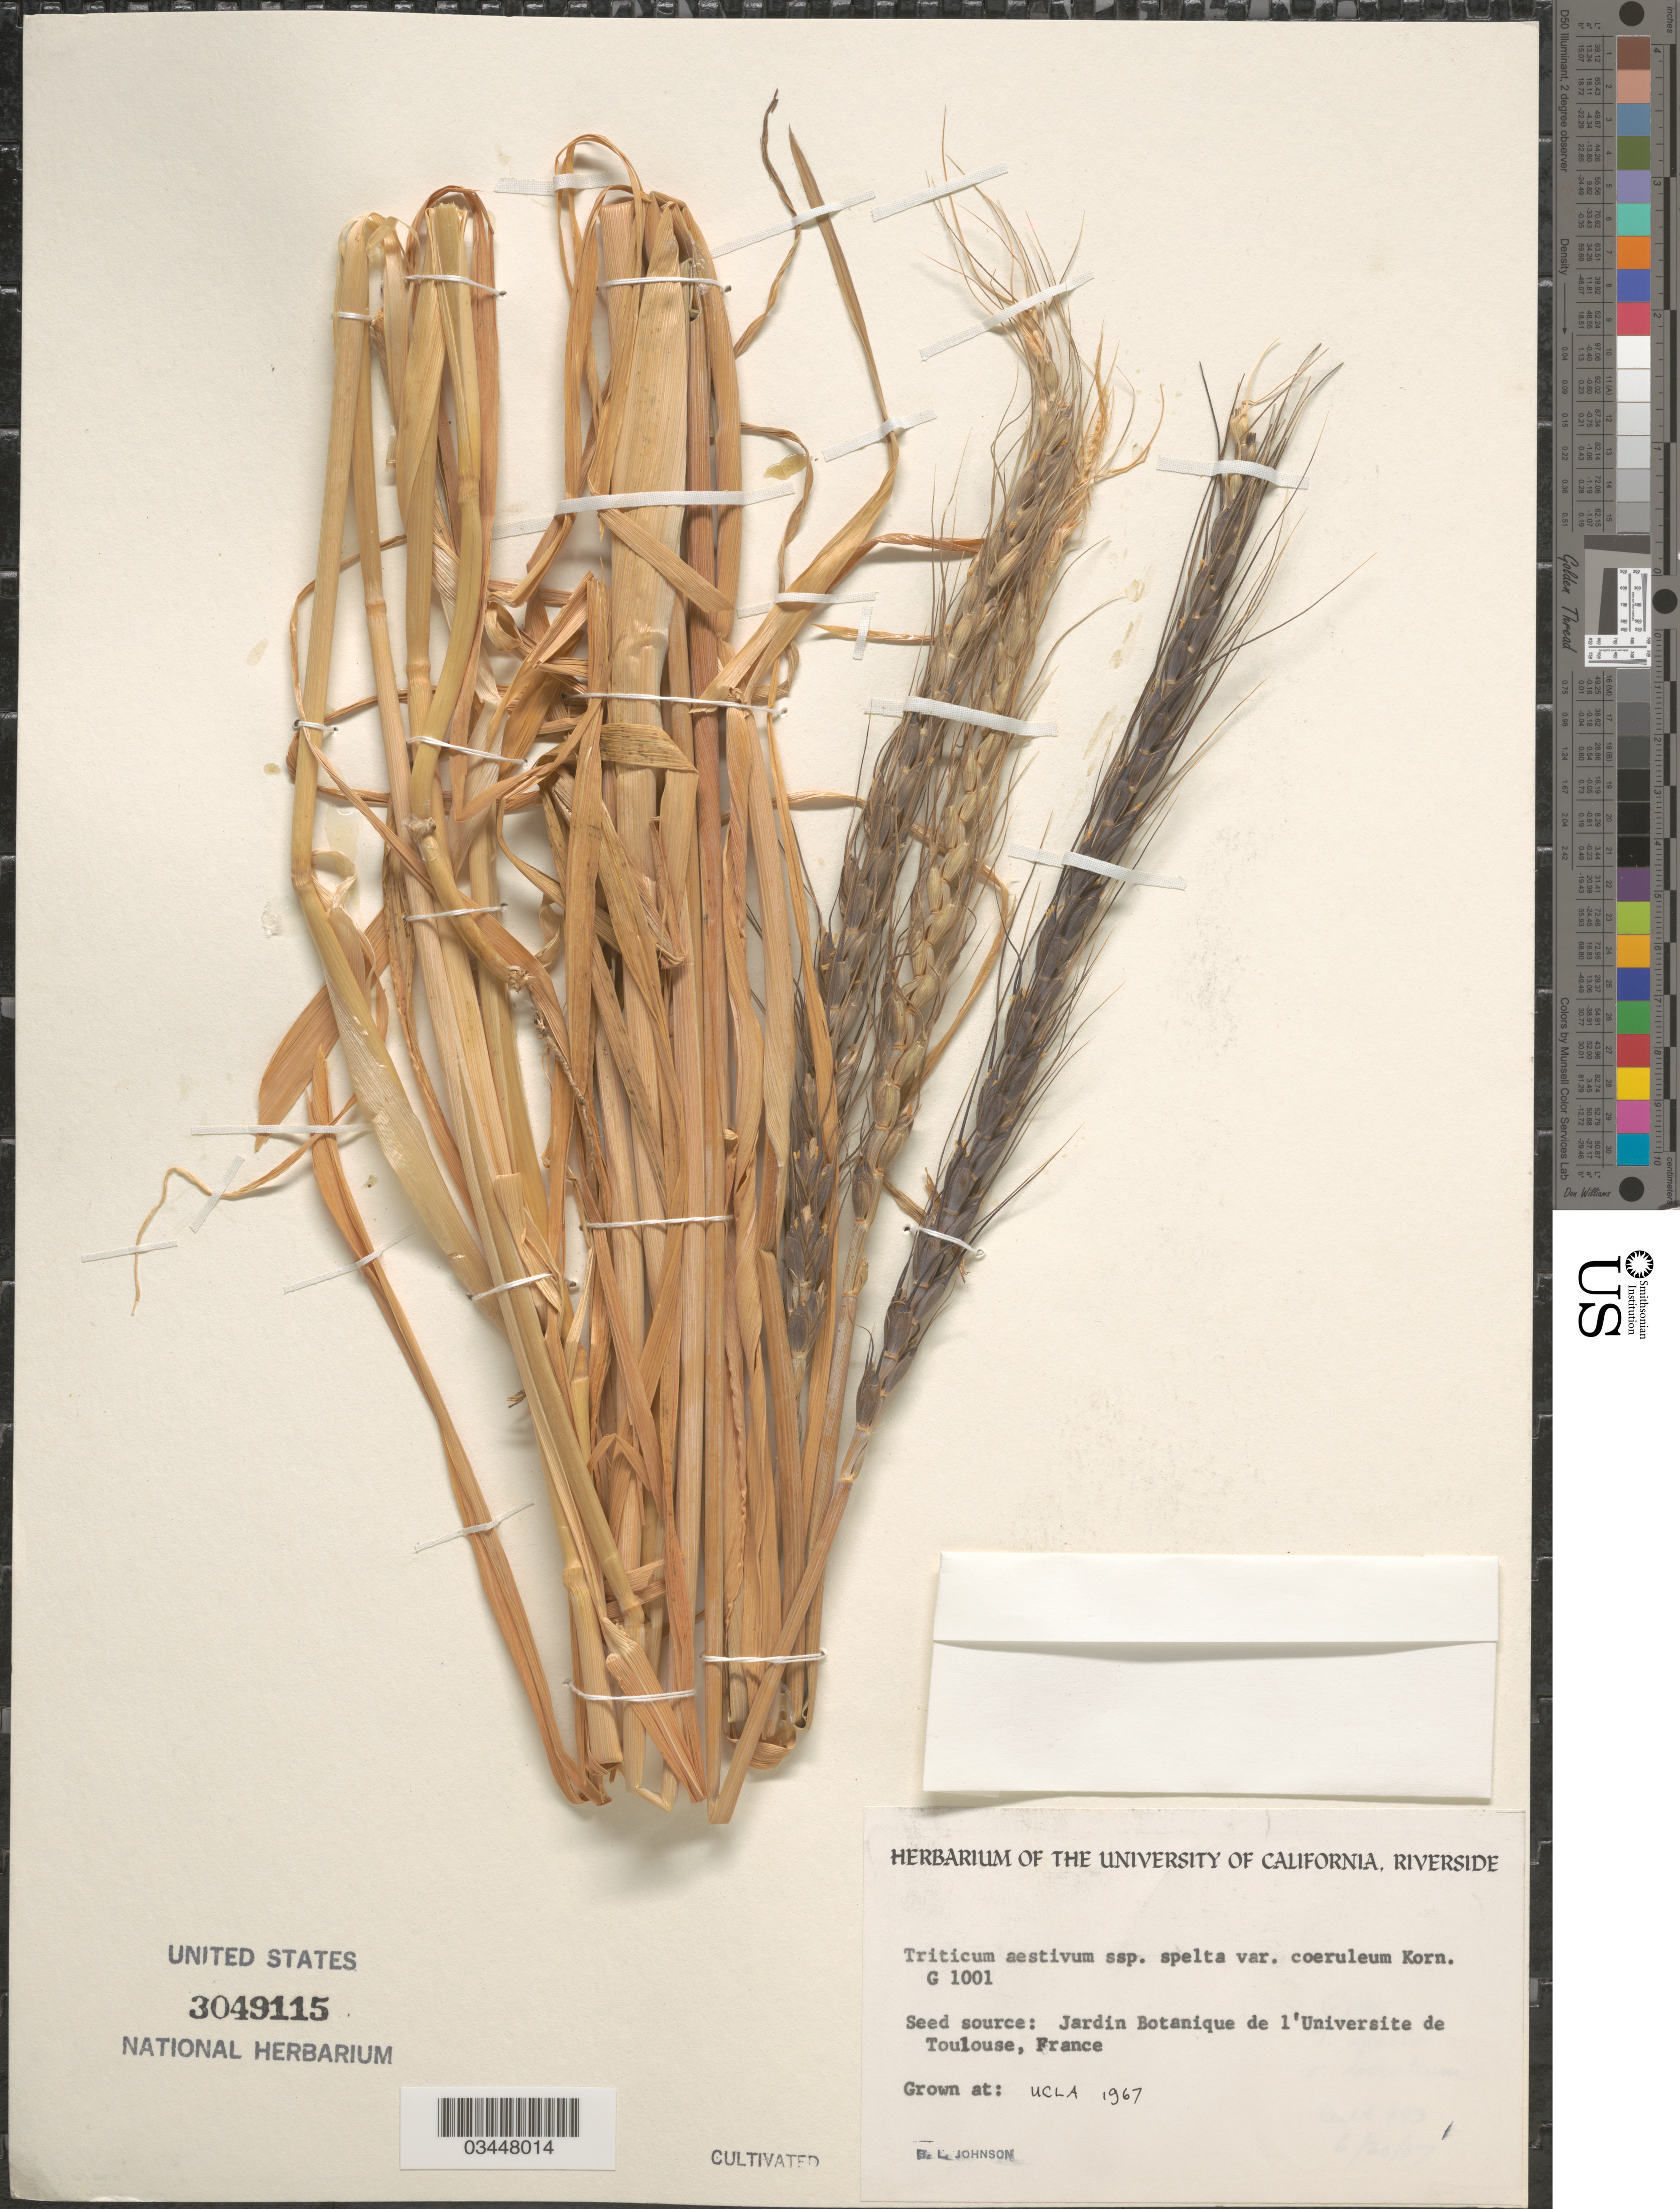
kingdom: Plantae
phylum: Tracheophyta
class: Liliopsida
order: Poales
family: Poaceae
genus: Triticum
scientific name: Triticum aestivum subsp. spelta var. coeruleum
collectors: B. Johnson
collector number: G1001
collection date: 1967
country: United States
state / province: California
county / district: Los Angeles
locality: UCLA.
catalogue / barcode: US 3049115